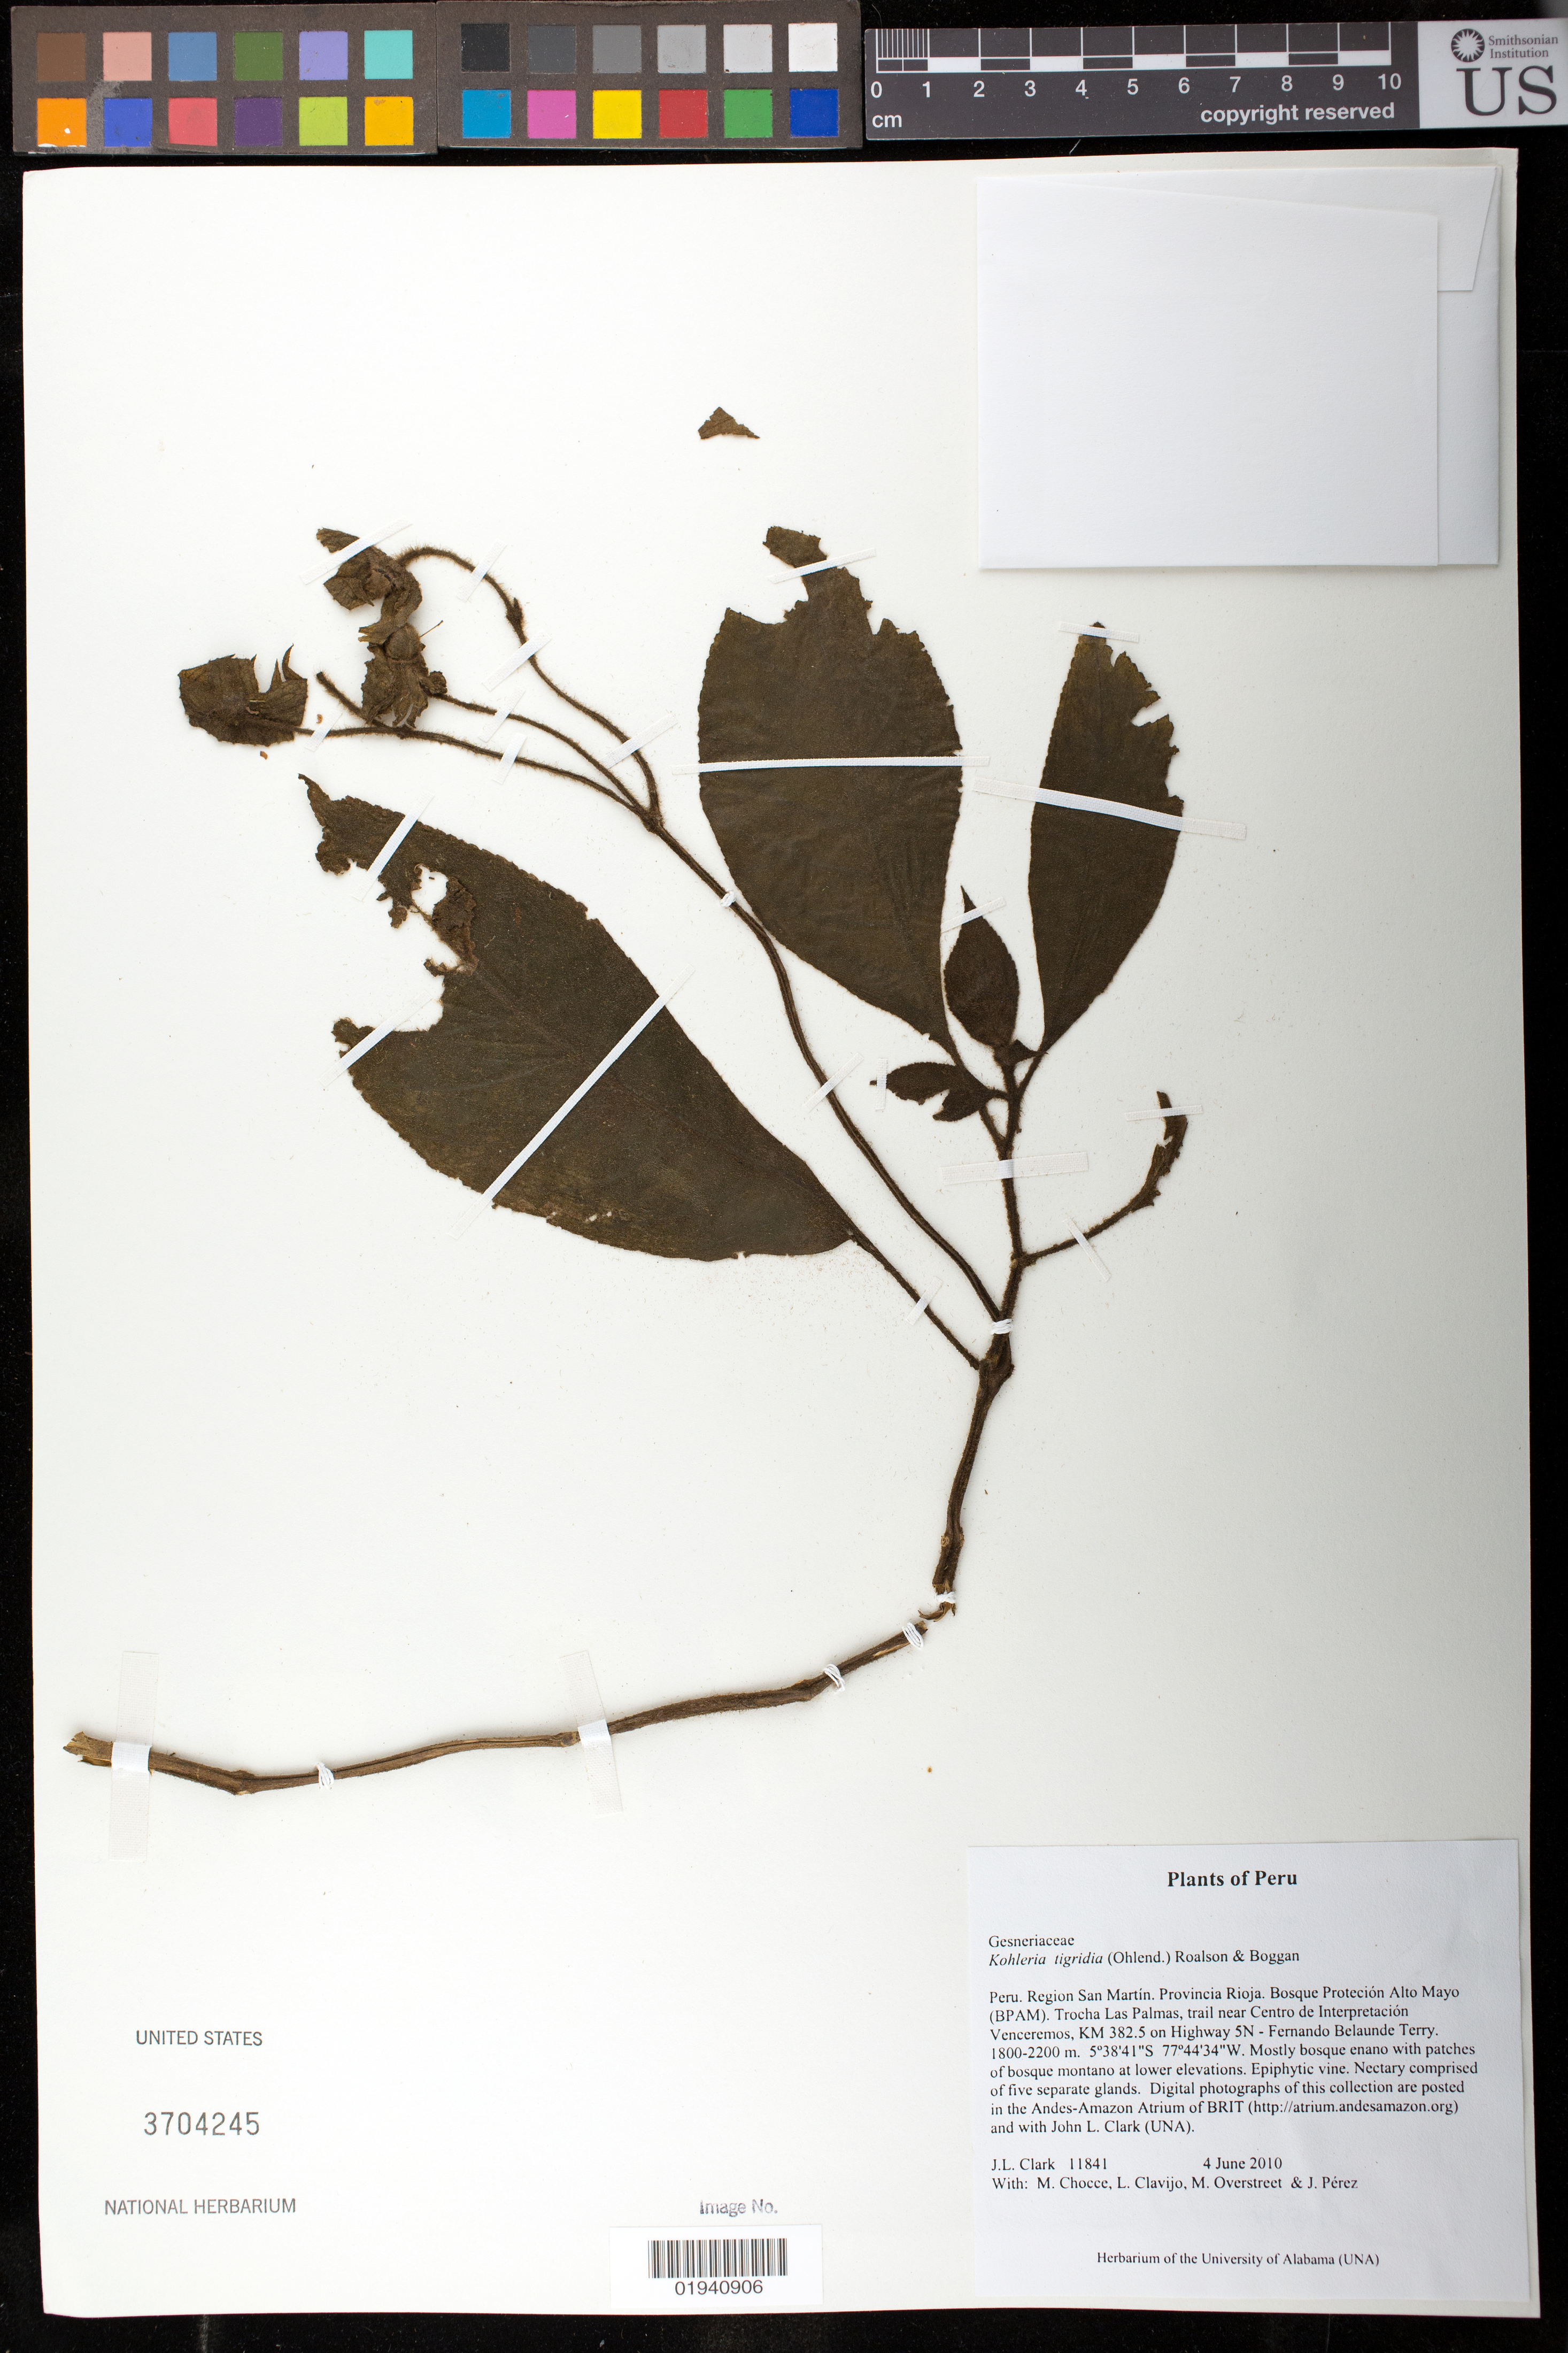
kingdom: Plantae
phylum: Tracheophyta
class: Magnoliopsida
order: Lamiales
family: Gesneriaceae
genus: Kohleria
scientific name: Kohleria tigridia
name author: (Ohlend.) Roalson & Boggan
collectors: J. L. Clark, M. Chocce, L. Clavijo, M. Overstreet & J. Perez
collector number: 11841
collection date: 2010-06-04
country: Peru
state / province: San Martín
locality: Peru. Region San Martin. Provincia Rioja. Bosque Protecion Alto Mayo (BPAM). Trocha Las Palmas, trail near Centro de Interpretacion Venceremos, KM 382.5 on Highway 5N - Fernando Belaunde Terry.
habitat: Mostly bosque enano with patches of bosque montano at lower elevations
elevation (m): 1800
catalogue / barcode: US 3704245